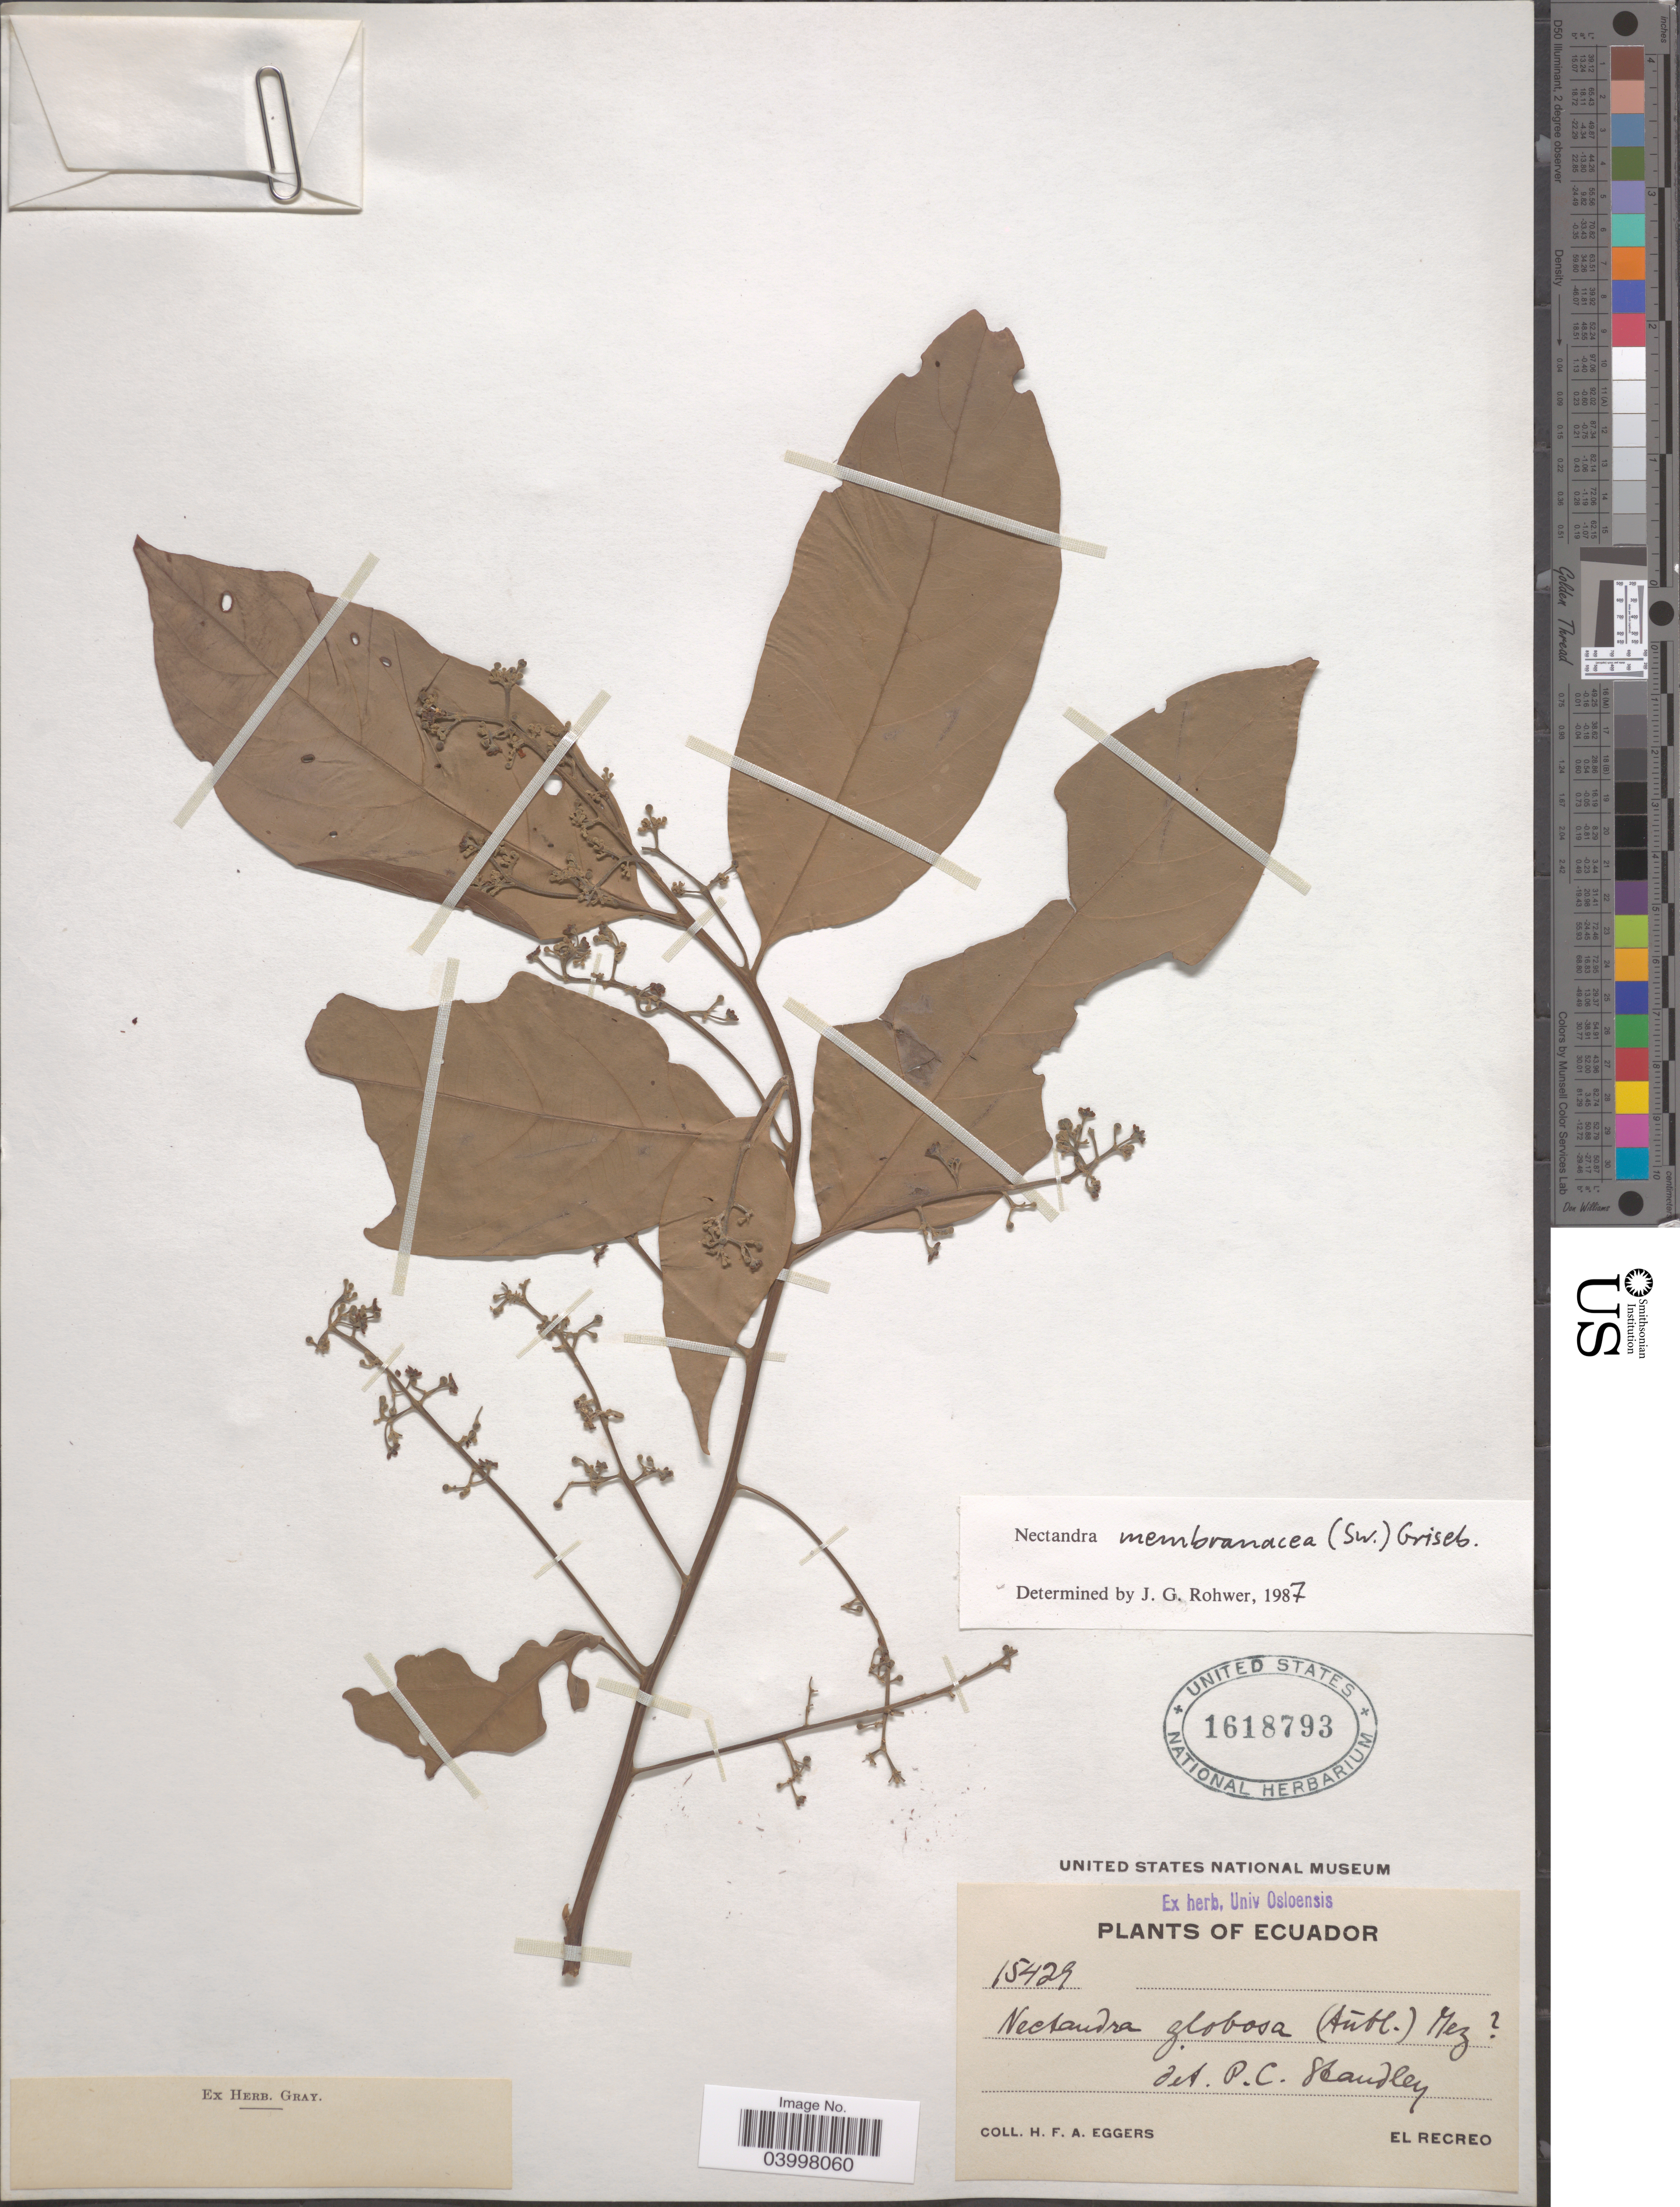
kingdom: Plantae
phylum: Tracheophyta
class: Magnoliopsida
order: Laurales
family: Lauraceae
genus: Nectandra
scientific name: Nectandra membranacea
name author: (Sw.) Griseb.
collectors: H. Eggers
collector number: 15429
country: Ecuador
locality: El Recreo.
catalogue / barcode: US 1618793